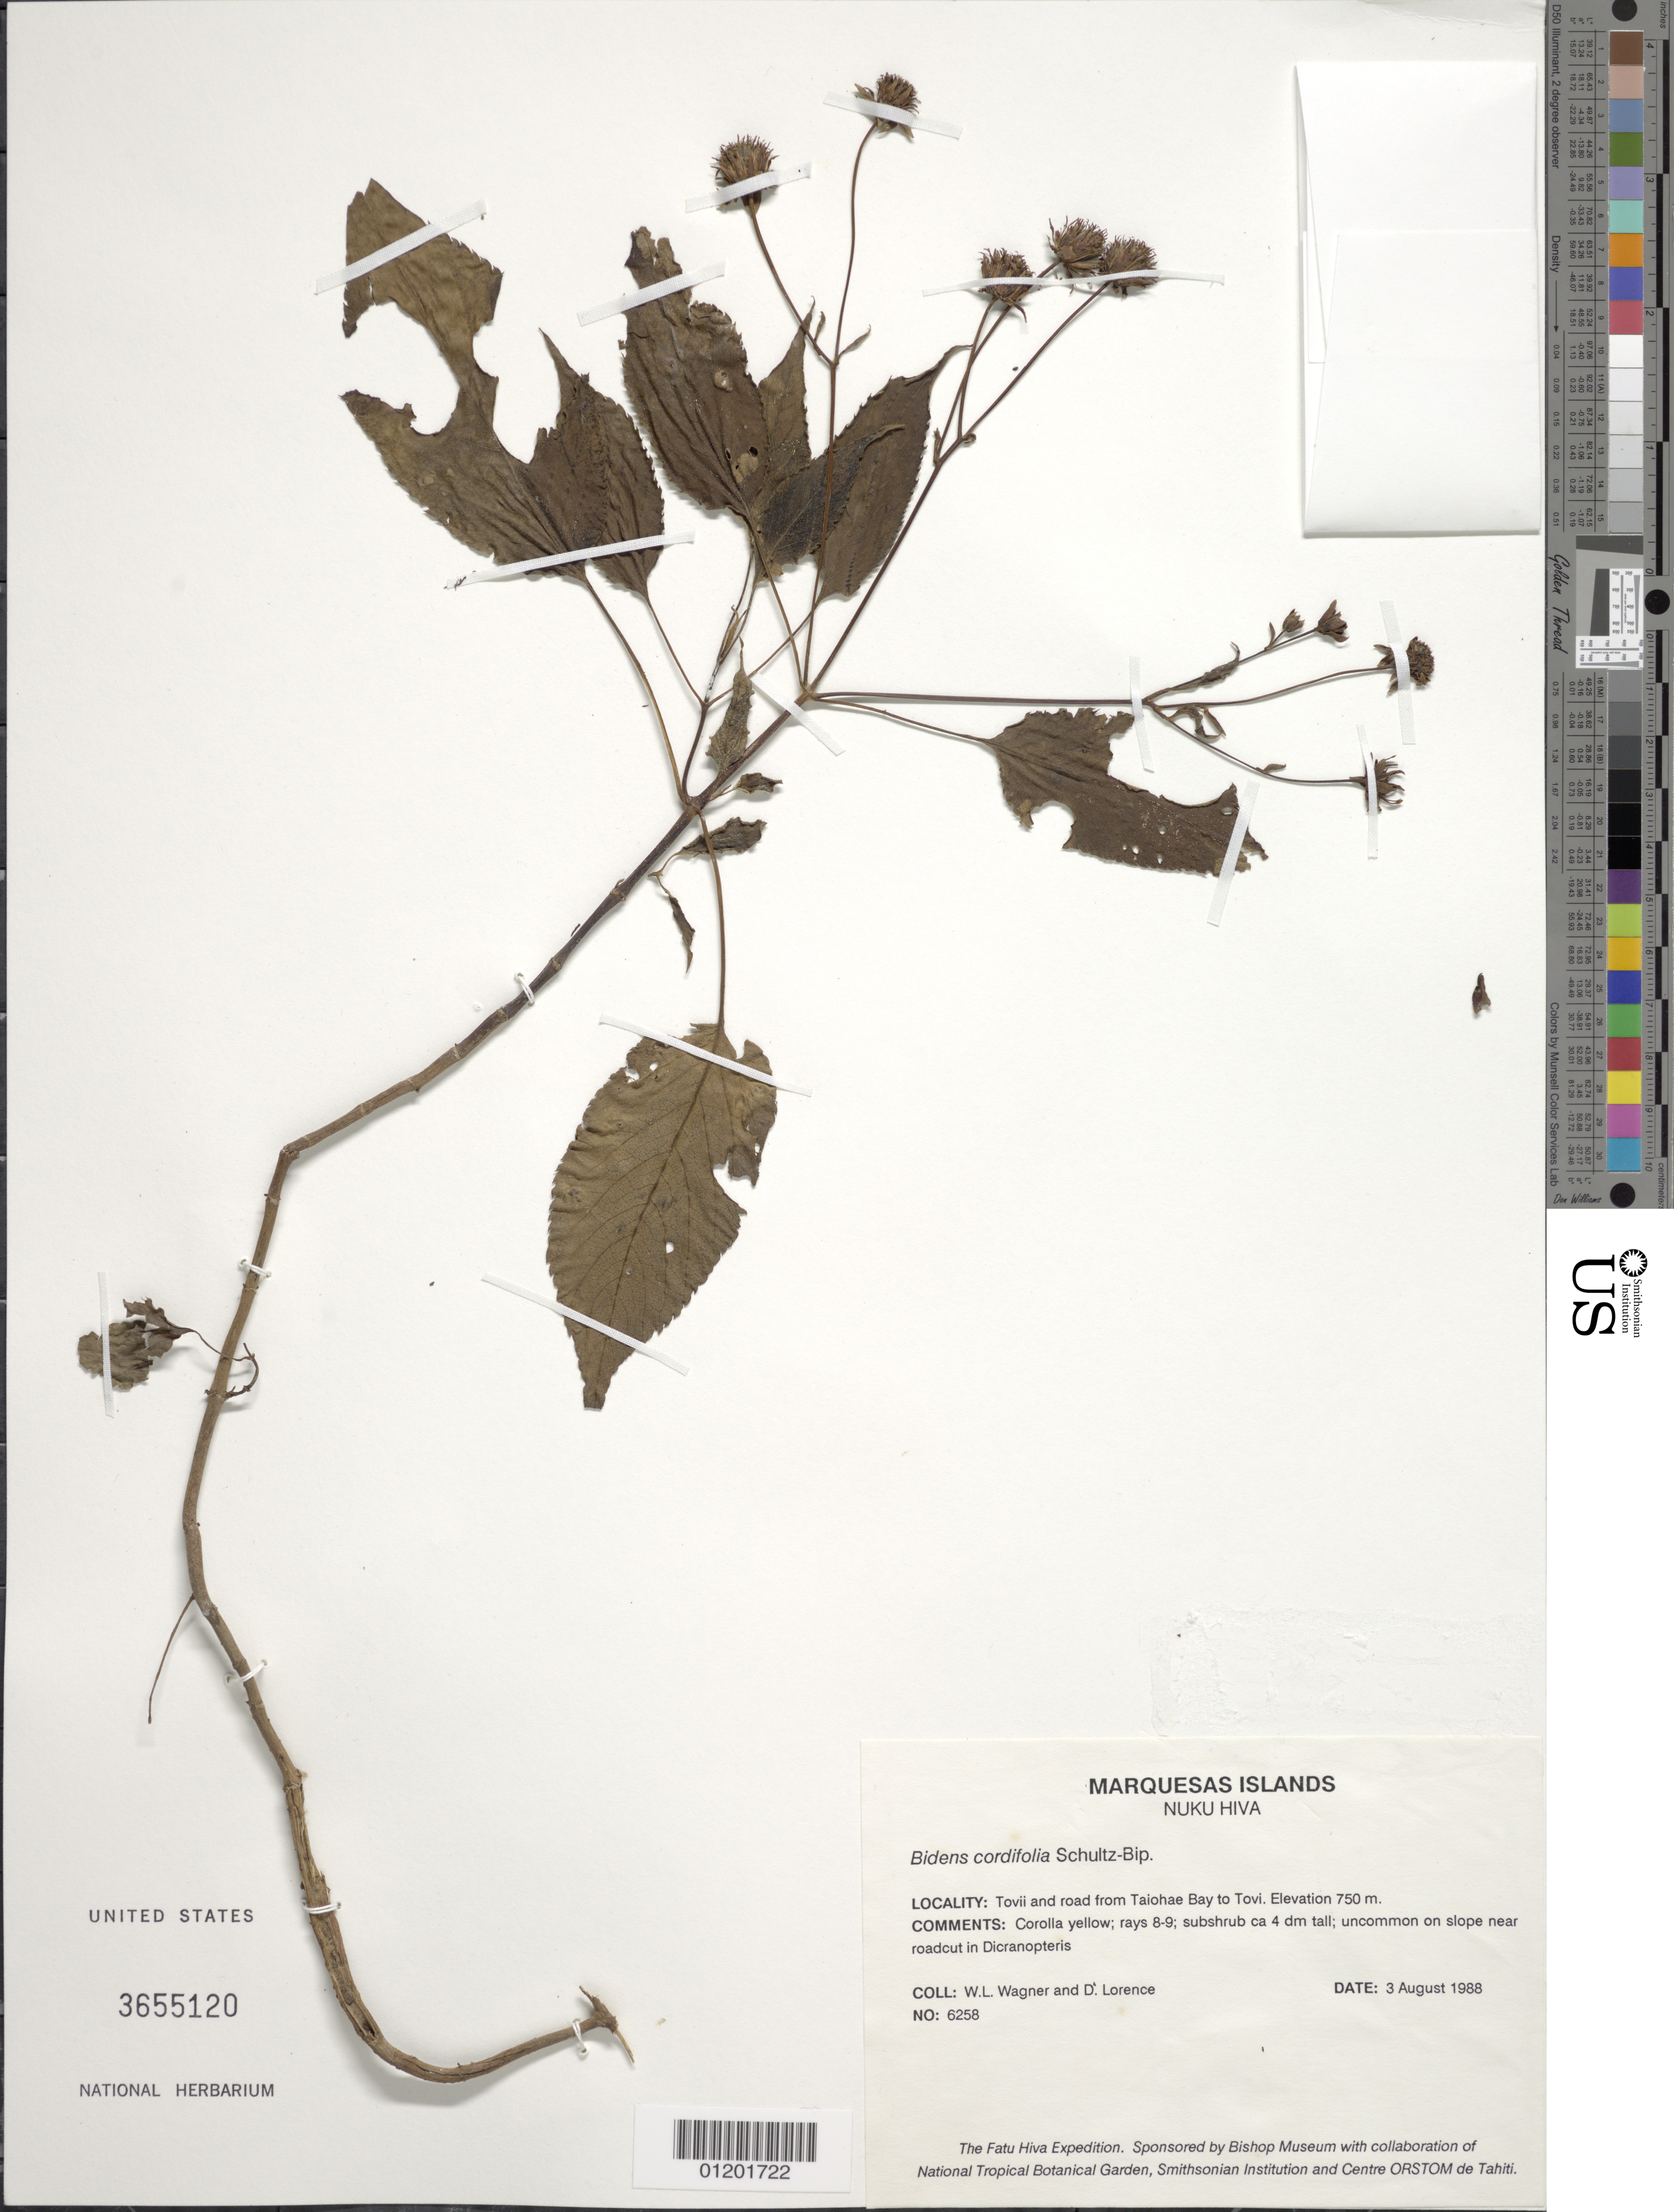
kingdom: Plantae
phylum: Tracheophyta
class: Magnoliopsida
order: Asterales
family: Asteraceae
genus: Bidens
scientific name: Bidens cordifolia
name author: Sch. Bip.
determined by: Wagner, W. L., (BOT), Smithsonian Institution - National Museum of Natural History (UNITED STATES)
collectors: W. L. Wagner & D. Lorence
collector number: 6258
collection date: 1988-08-03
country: French Polynesia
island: Nuku Hiva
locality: Toovii and road from Taiohae Bay to Toovii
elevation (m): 750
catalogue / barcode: US 3655120